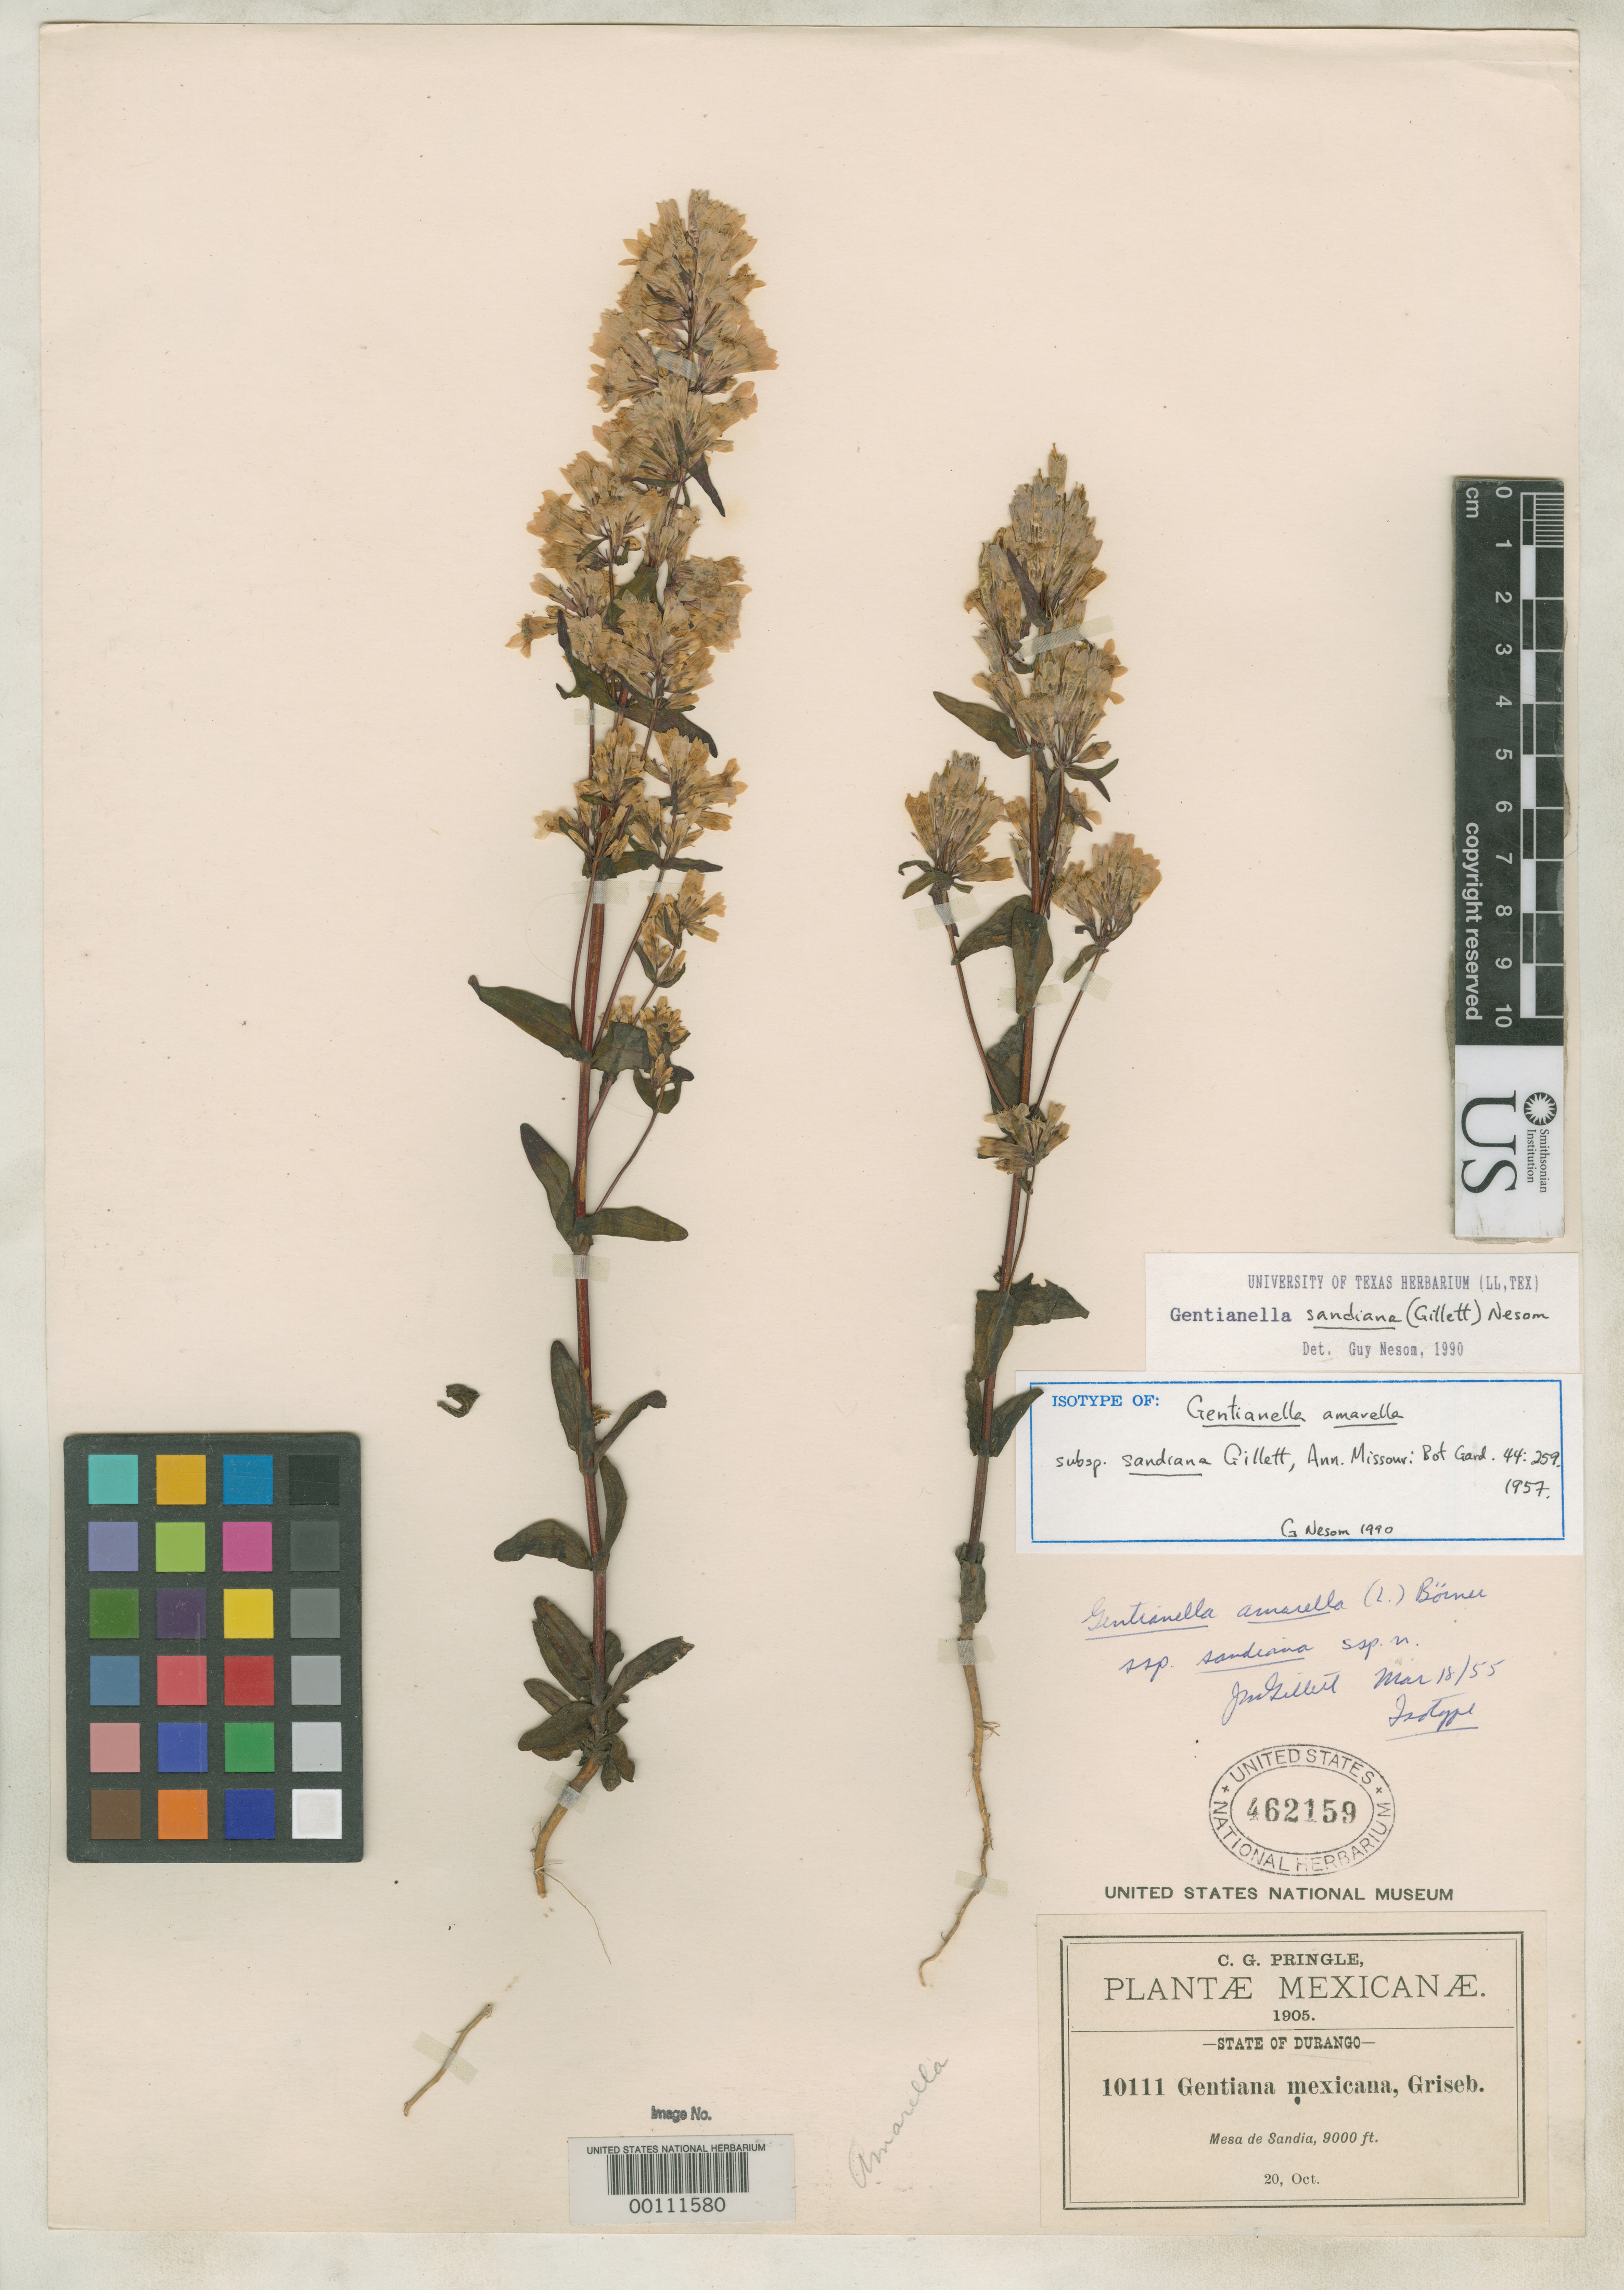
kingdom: Plantae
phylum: Tracheophyta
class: Magnoliopsida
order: Gentianales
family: Gentianaceae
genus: Gentianella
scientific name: Gentianella amarella subsp. sandiana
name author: J.M. Gillett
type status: Isotype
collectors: C. G. Pringle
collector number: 10111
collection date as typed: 20 Oct 1905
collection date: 1905-10-20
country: Mexico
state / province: Durango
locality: Mesa de Sandia.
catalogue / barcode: US 462159